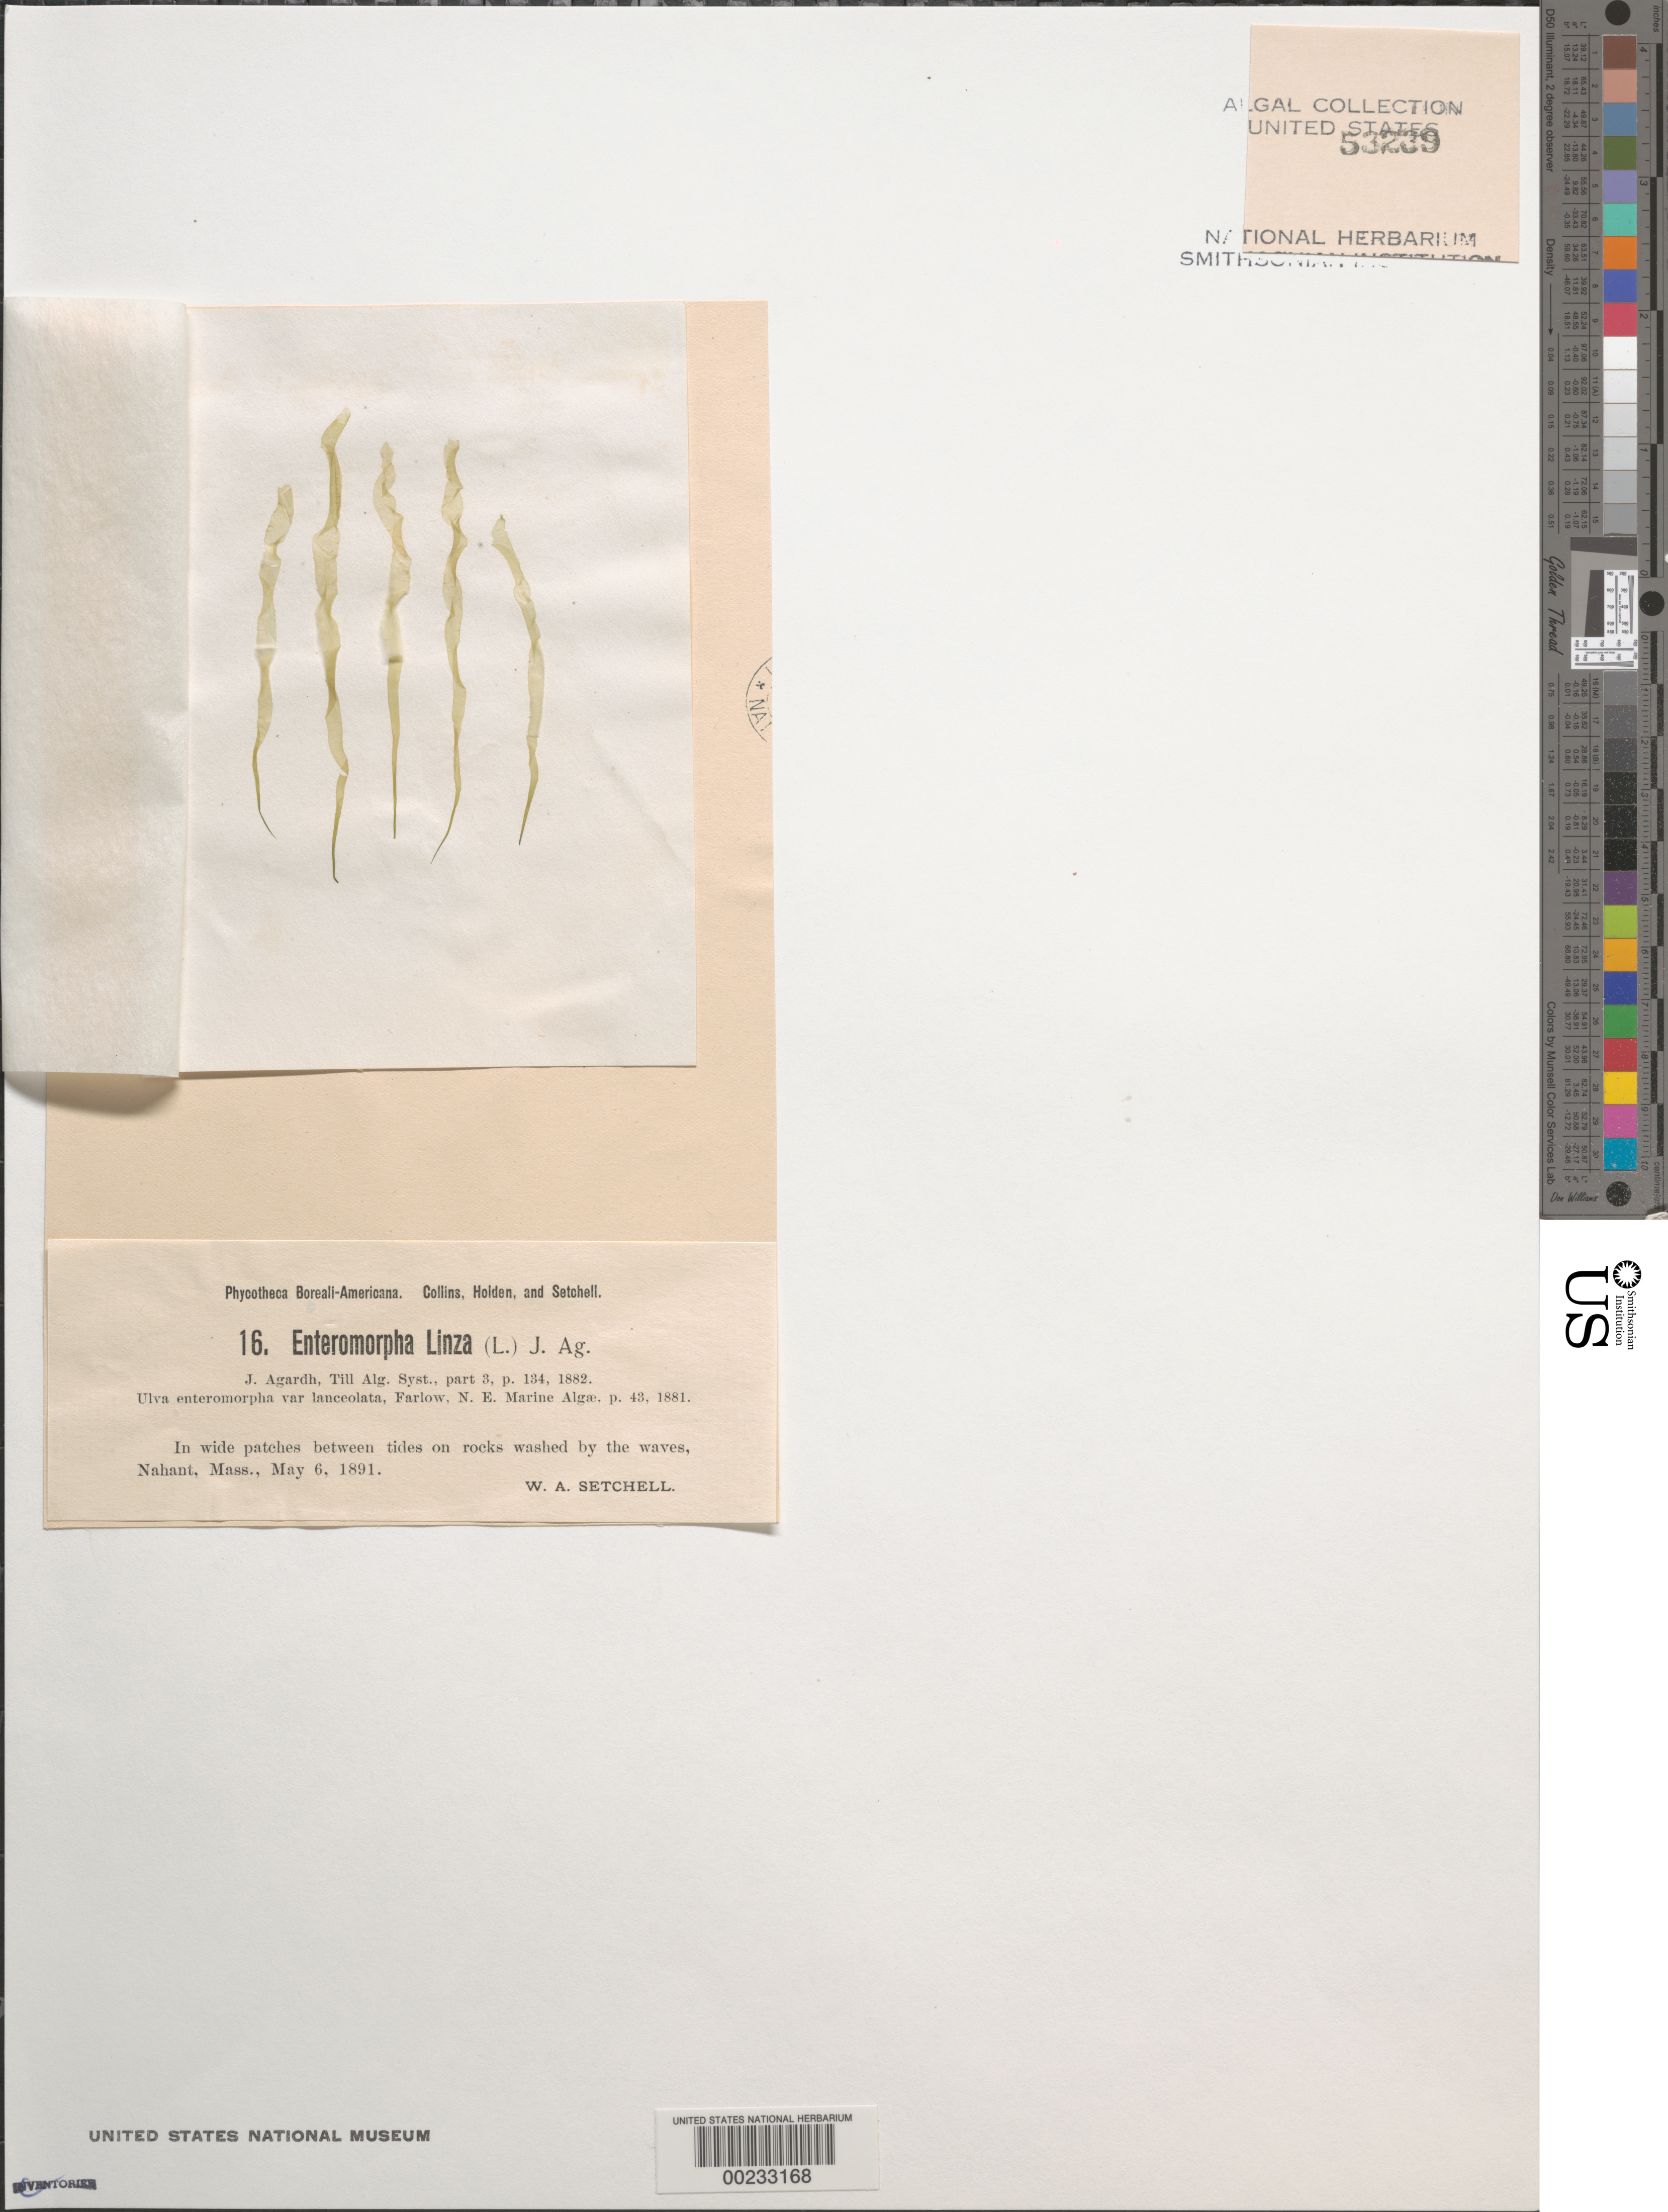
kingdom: Plantae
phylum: Chlorophyta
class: Ulvophyceae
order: Ulvales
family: Ulvaceae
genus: Ulva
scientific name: Ulva clathrata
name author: (Roth) C. Agardh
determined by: Algae name updating Project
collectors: W. Setchell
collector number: PB-A 16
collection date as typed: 06 May 1891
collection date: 1891-05-06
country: United States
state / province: Massachusetts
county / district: Essex County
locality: Nahant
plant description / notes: Collins, Holden & Setchell, Phycotheca Boreali-Americana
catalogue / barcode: US 53239